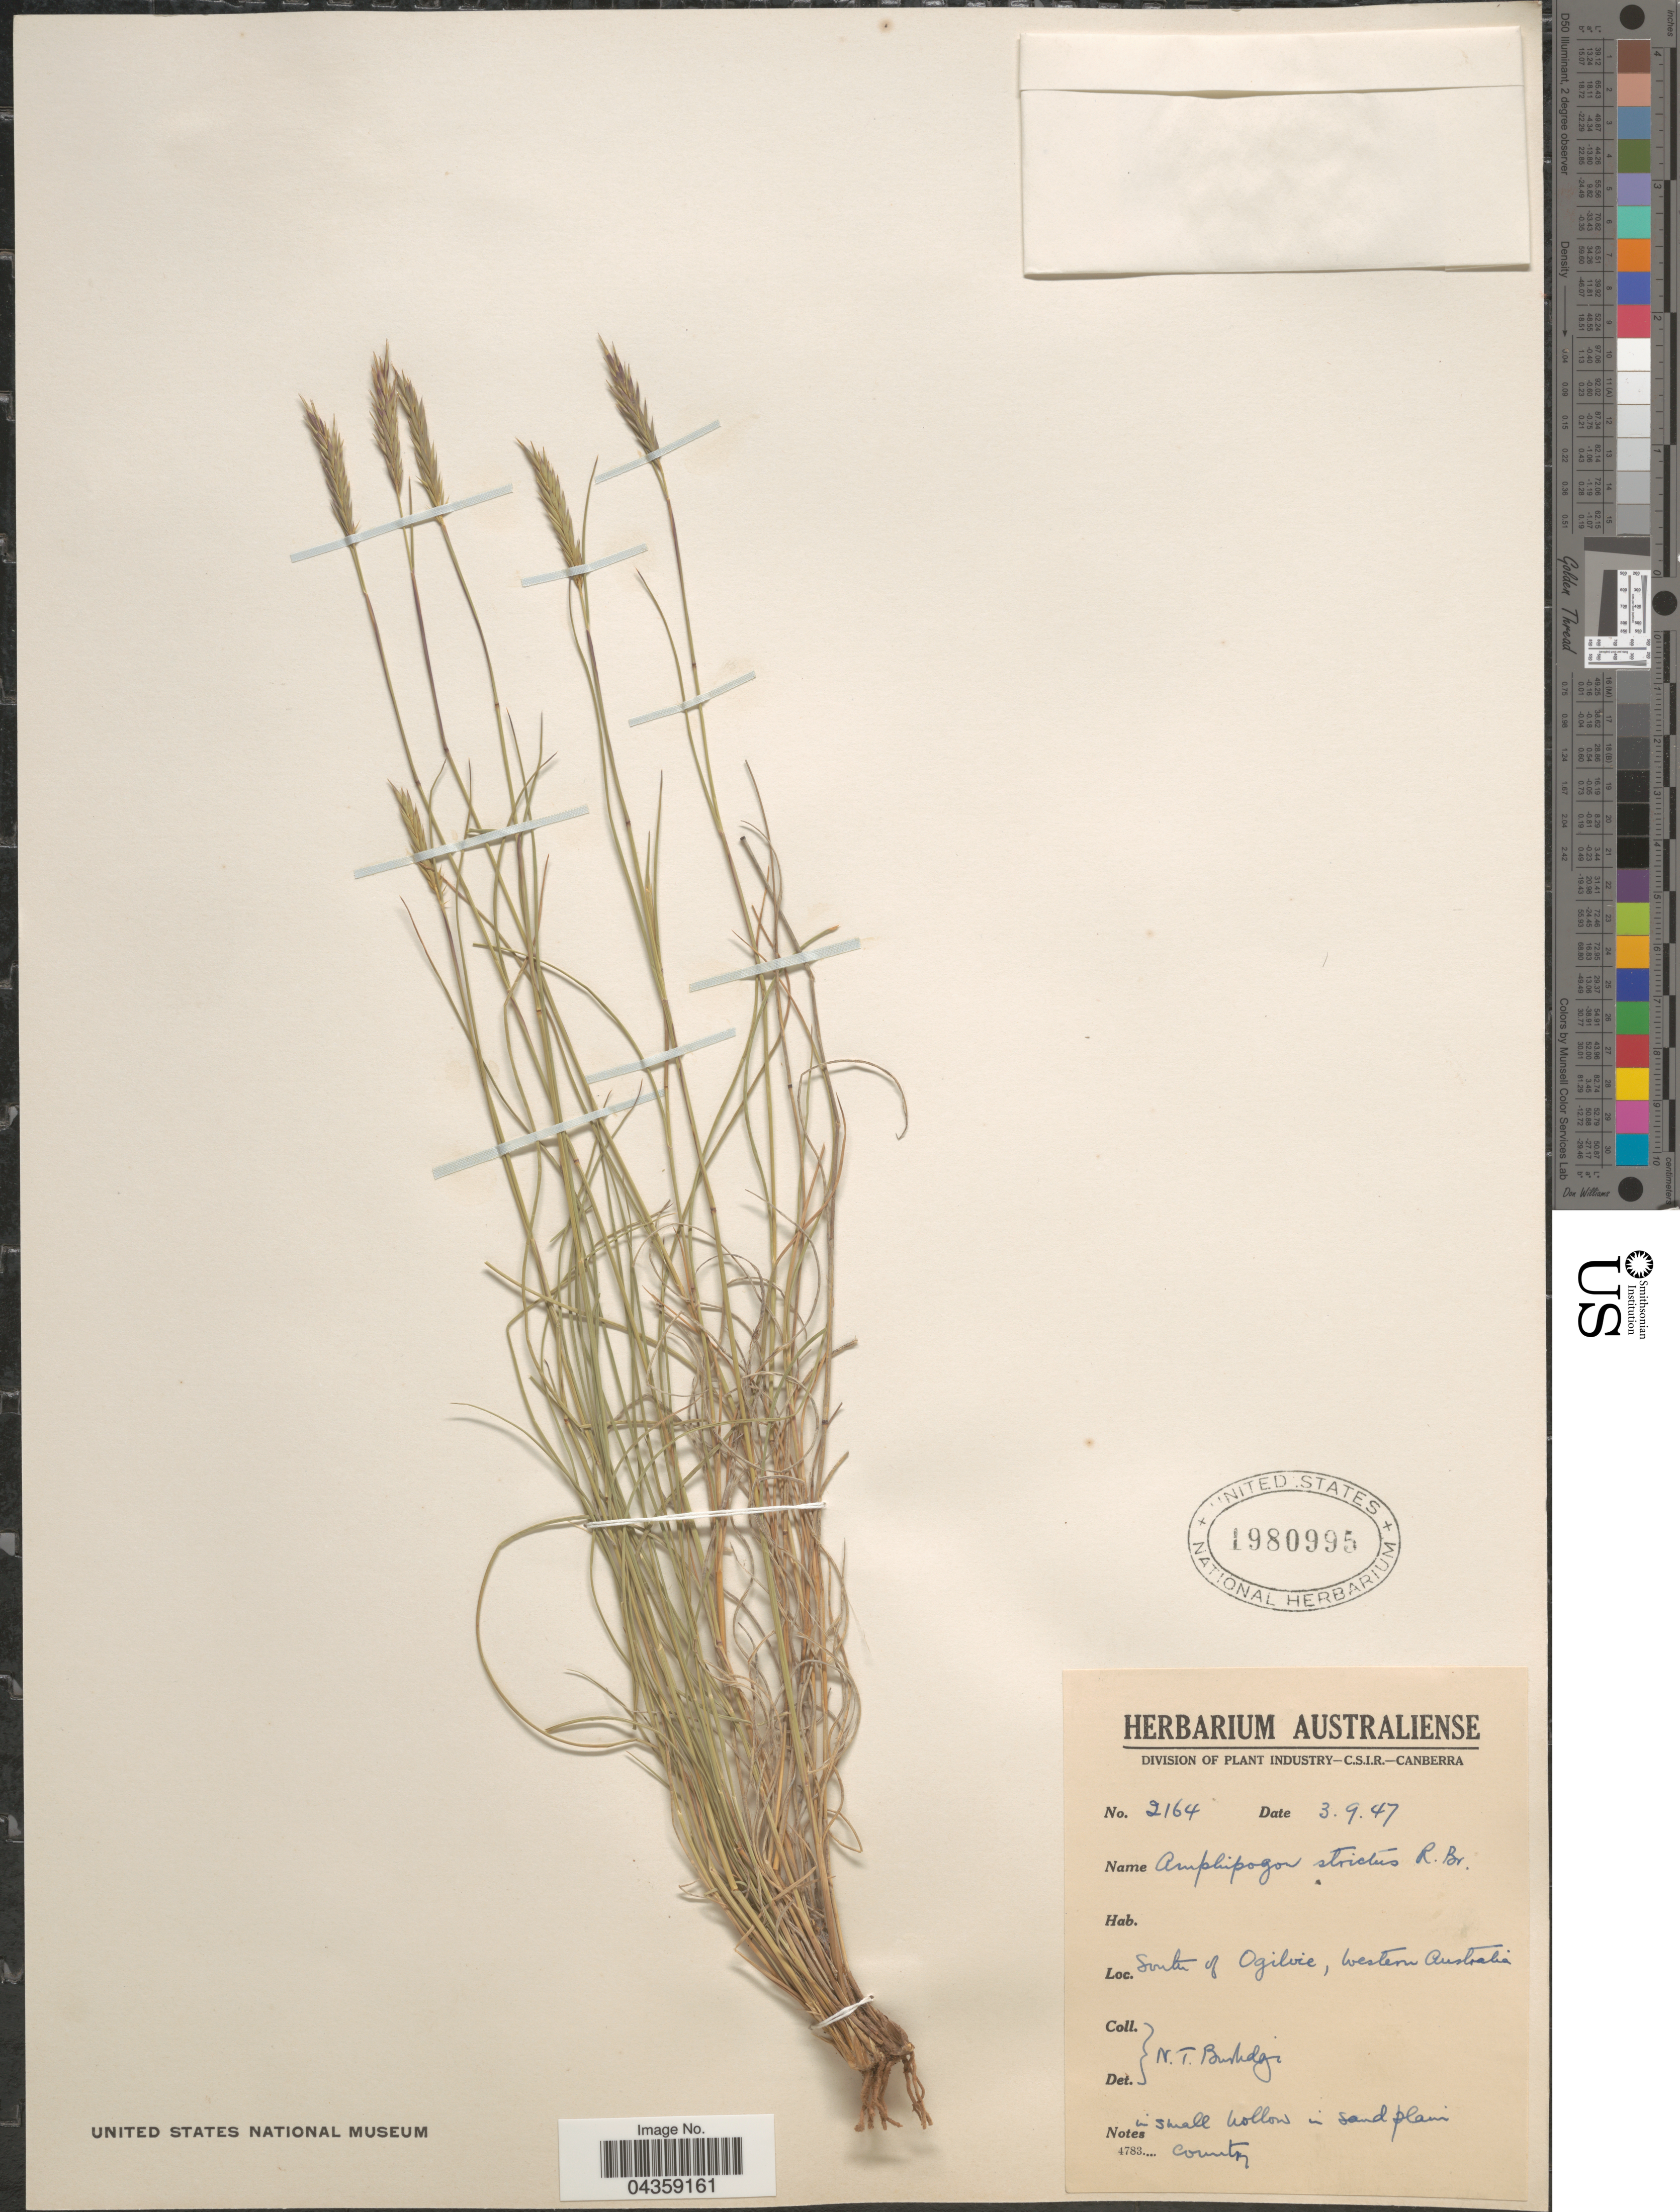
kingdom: Plantae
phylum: Tracheophyta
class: Liliopsida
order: Poales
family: Poaceae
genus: Amphipogon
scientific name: Amphipogon strictus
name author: R. Br.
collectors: N. T. Burbidge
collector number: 2164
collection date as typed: Transcribed d/m/y: 3/9/47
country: Australia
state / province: Western Australia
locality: South of Ogilvie.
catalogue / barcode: US 1980995